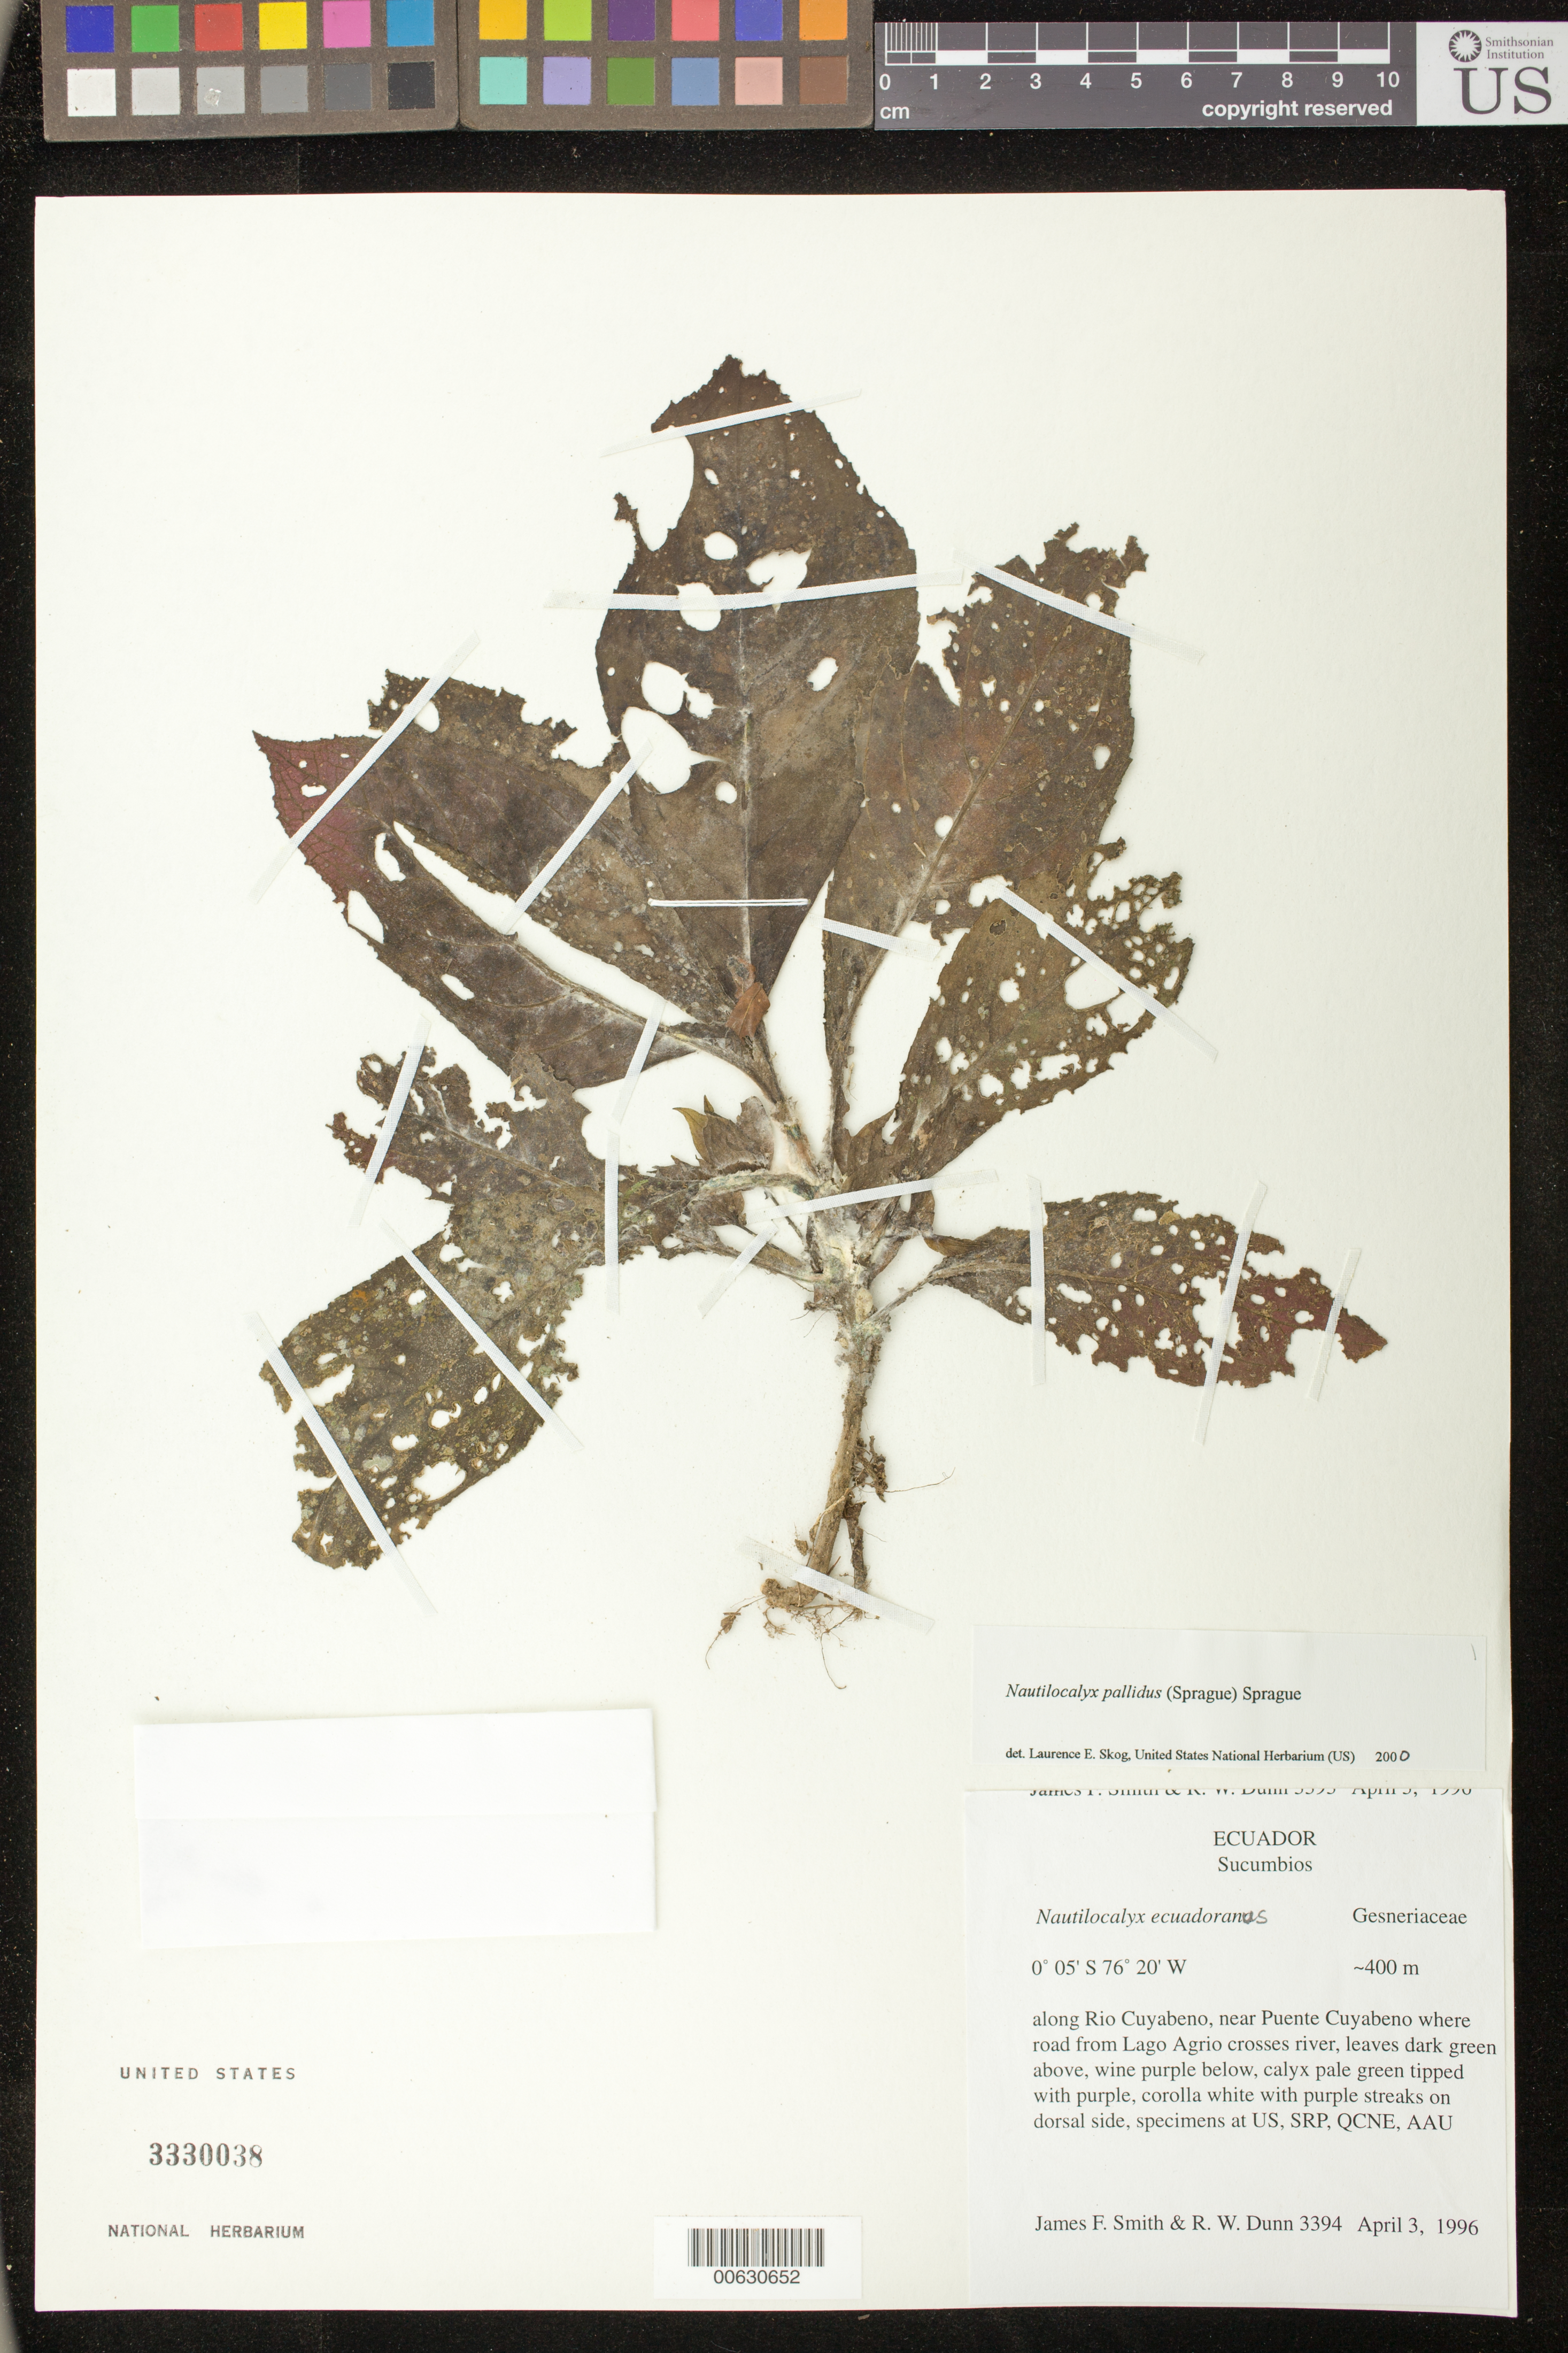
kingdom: Plantae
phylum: Tracheophyta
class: Magnoliopsida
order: Lamiales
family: Gesneriaceae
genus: Nautilocalyx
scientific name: Nautilocalyx pallidus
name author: (Sprague) C. Sprague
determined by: Skog, Laurence E.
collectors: J. Smith & R. Dunn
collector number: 3394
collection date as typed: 03 Apr 1996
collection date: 1996-04-03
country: Ecuador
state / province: Sucumbíos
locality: Along Rio Cuyabeno, near Puente Cuyabeno where road from Lago Agrio crosses river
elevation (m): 400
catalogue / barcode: US 3330038